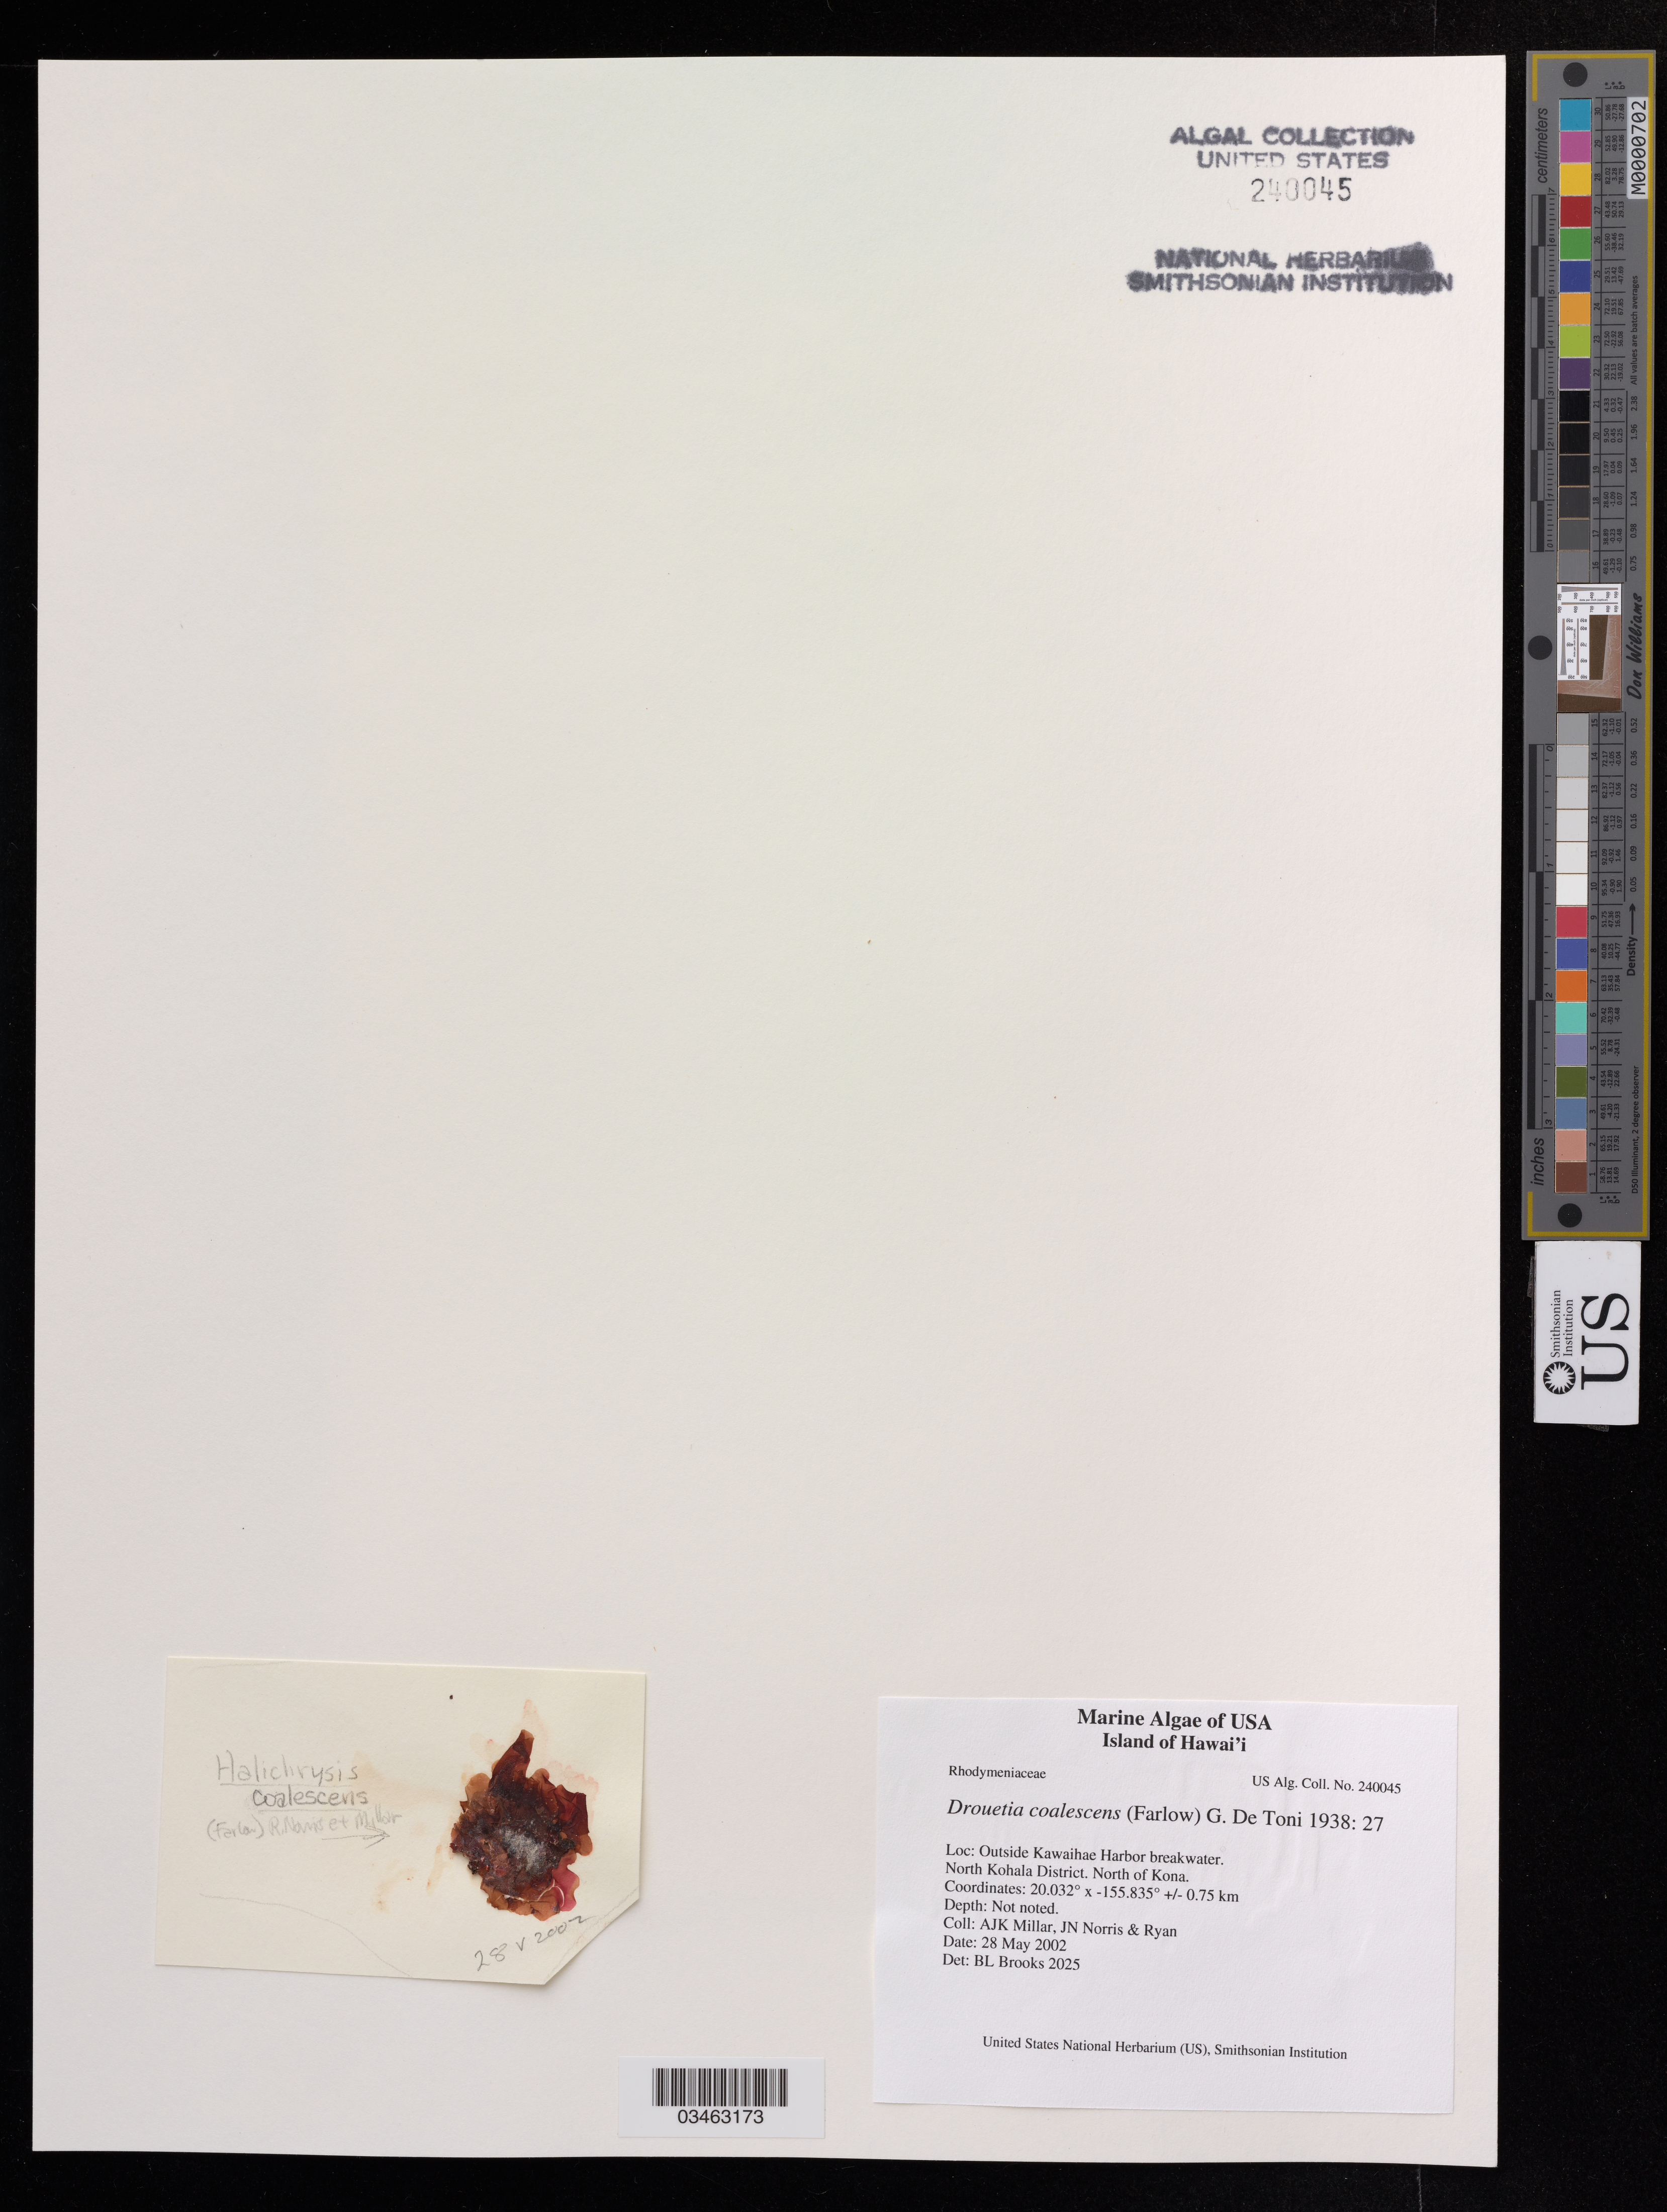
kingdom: Plantae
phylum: Rhodophyta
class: Florideophyceae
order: Rhodymeniales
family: Rhodymeniaceae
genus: Drouetia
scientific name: Drouetia coalescens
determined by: Brooks, B. L., (BOT), Smithsonian Institution - National Museum of Natural History (UNITED STATES)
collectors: A. Millar, J. N. Norris & Ryan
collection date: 2002-05-28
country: United States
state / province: Hawaii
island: Hawaii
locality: Outside Kawaihae Harbor break water. North Kohala District. North of Kona.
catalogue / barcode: US 240045